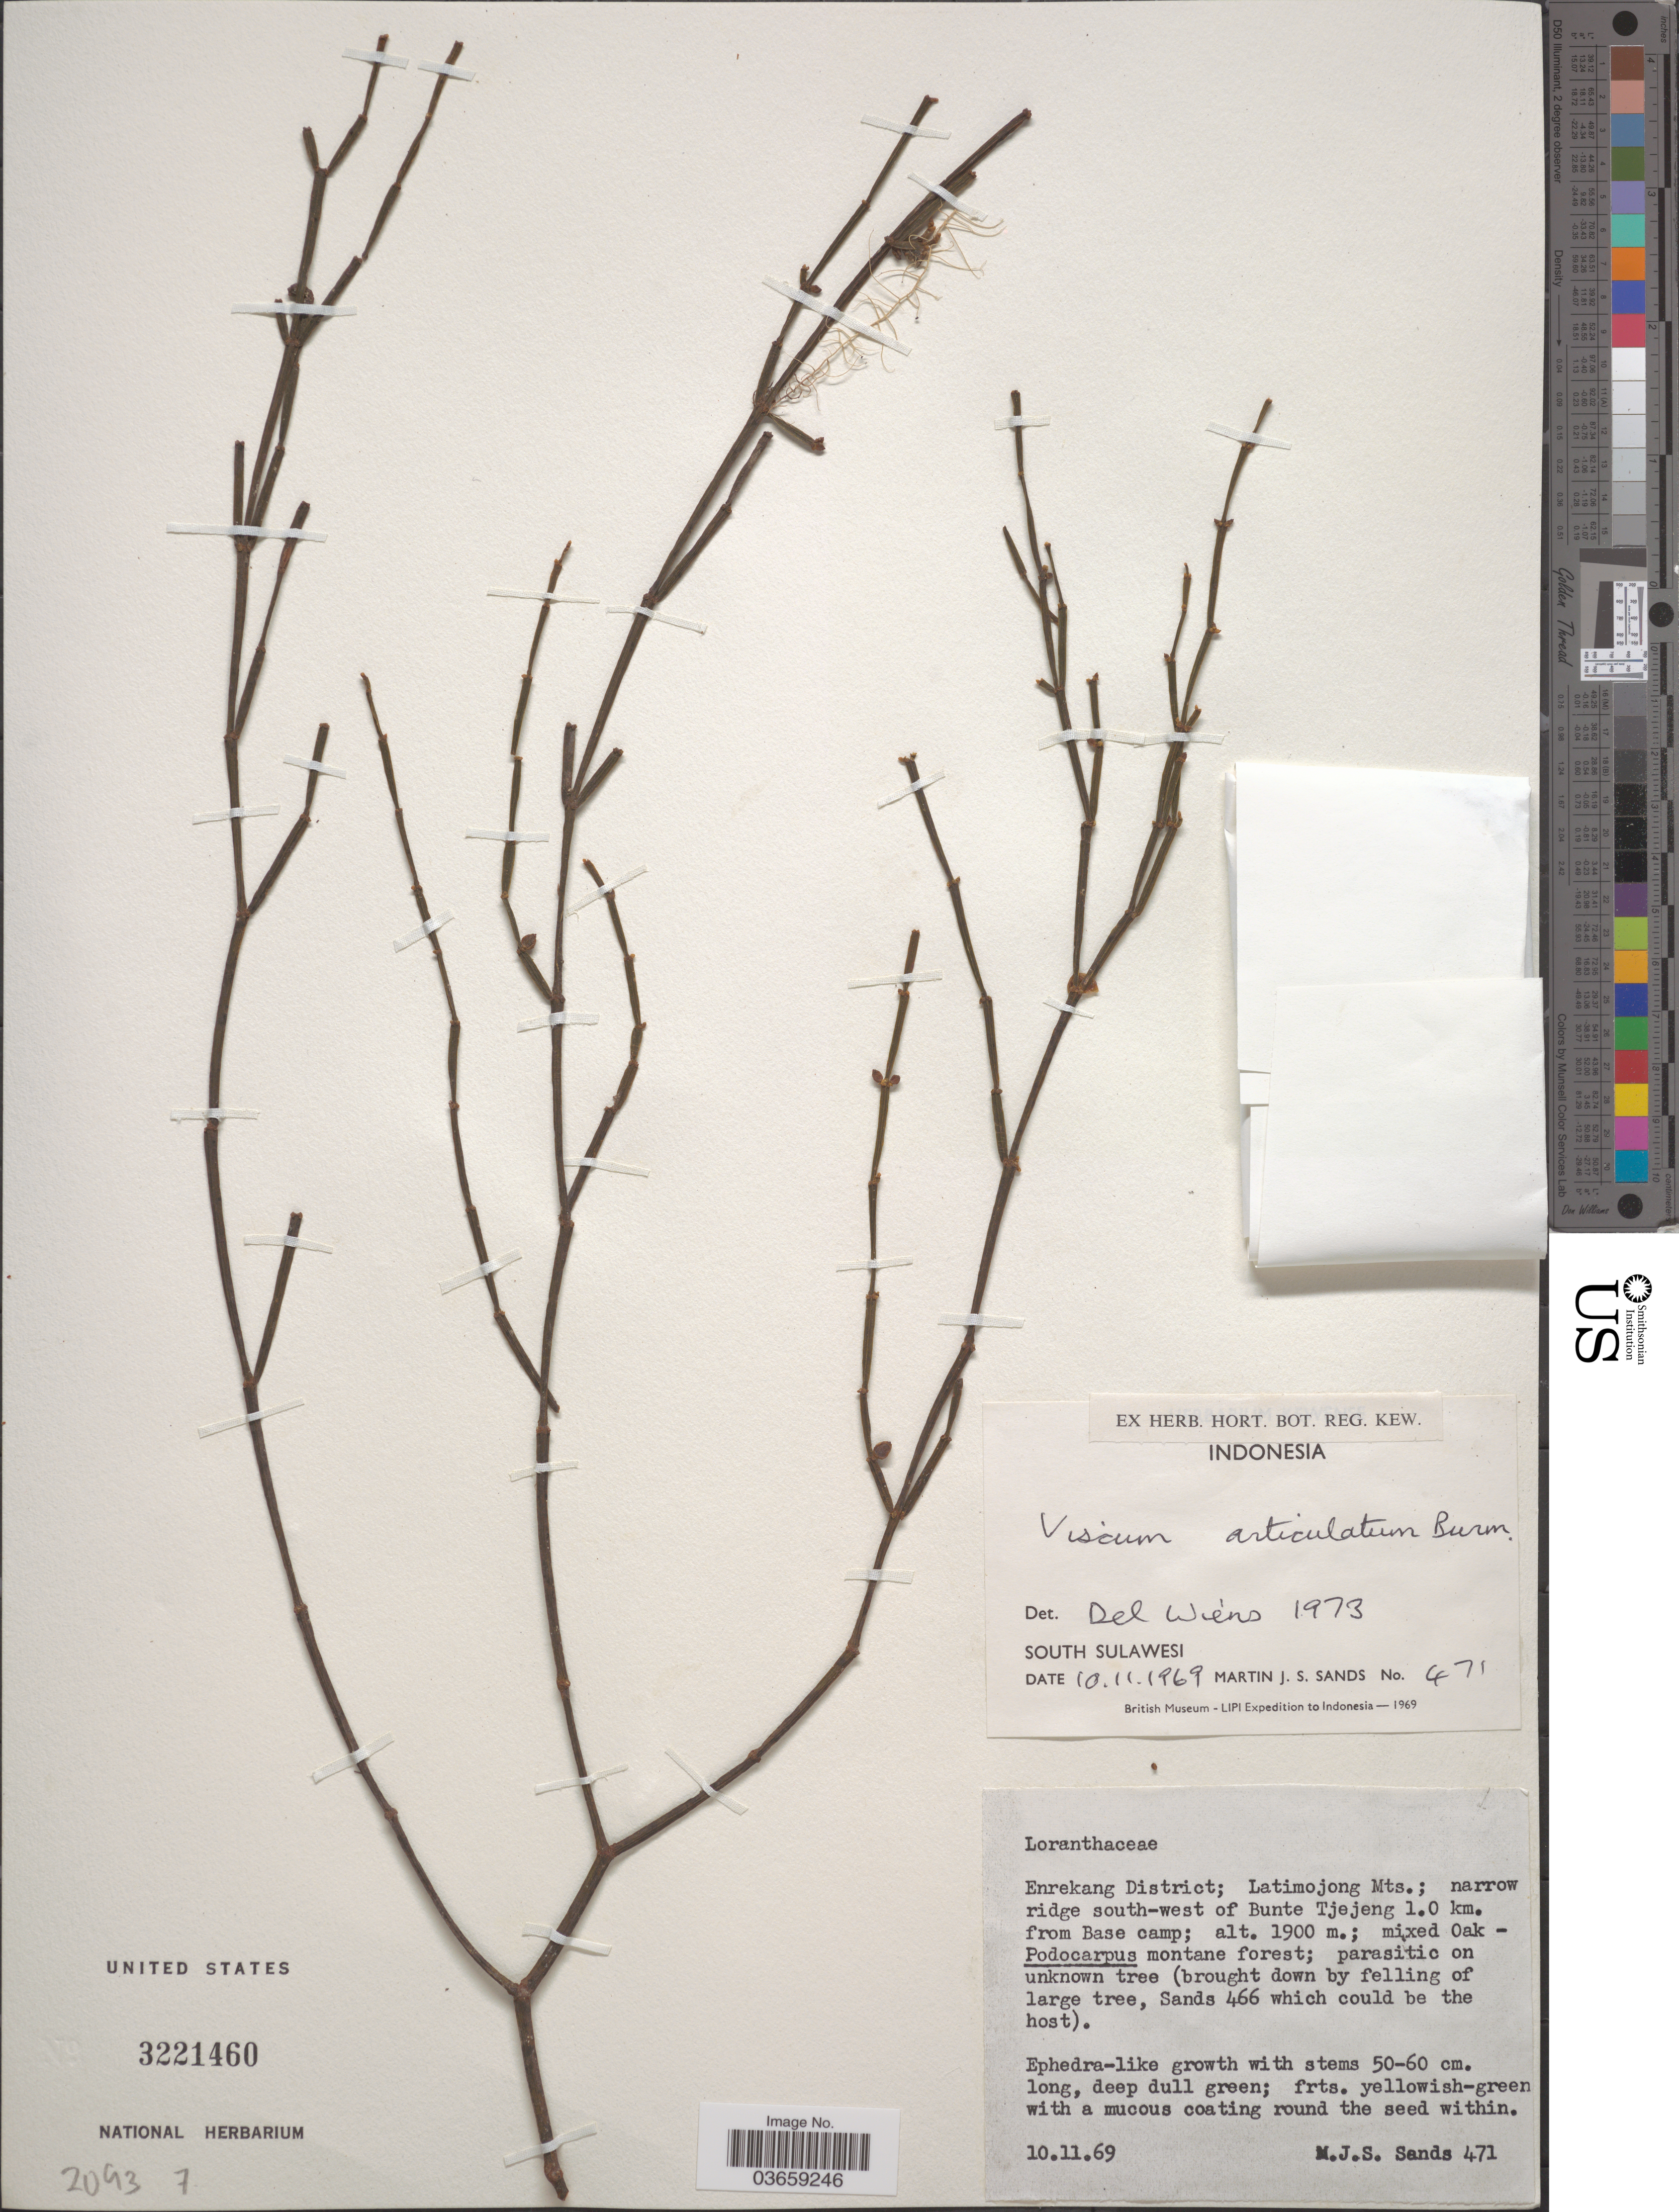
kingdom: Plantae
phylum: Tracheophyta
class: Magnoliopsida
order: Santalales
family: Viscaceae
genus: Viscum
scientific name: Viscum articulatum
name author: Burm. f.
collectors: M. Sands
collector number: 471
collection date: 1969-11-10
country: Indonesia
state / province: Sulawesi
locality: South Sulawesi. Enrekang District; Latimojong Mts.; narrow ridge south-west of Bunte Tjejeng 1.0 km. from Base camp.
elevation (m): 1900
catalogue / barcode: US 3221460